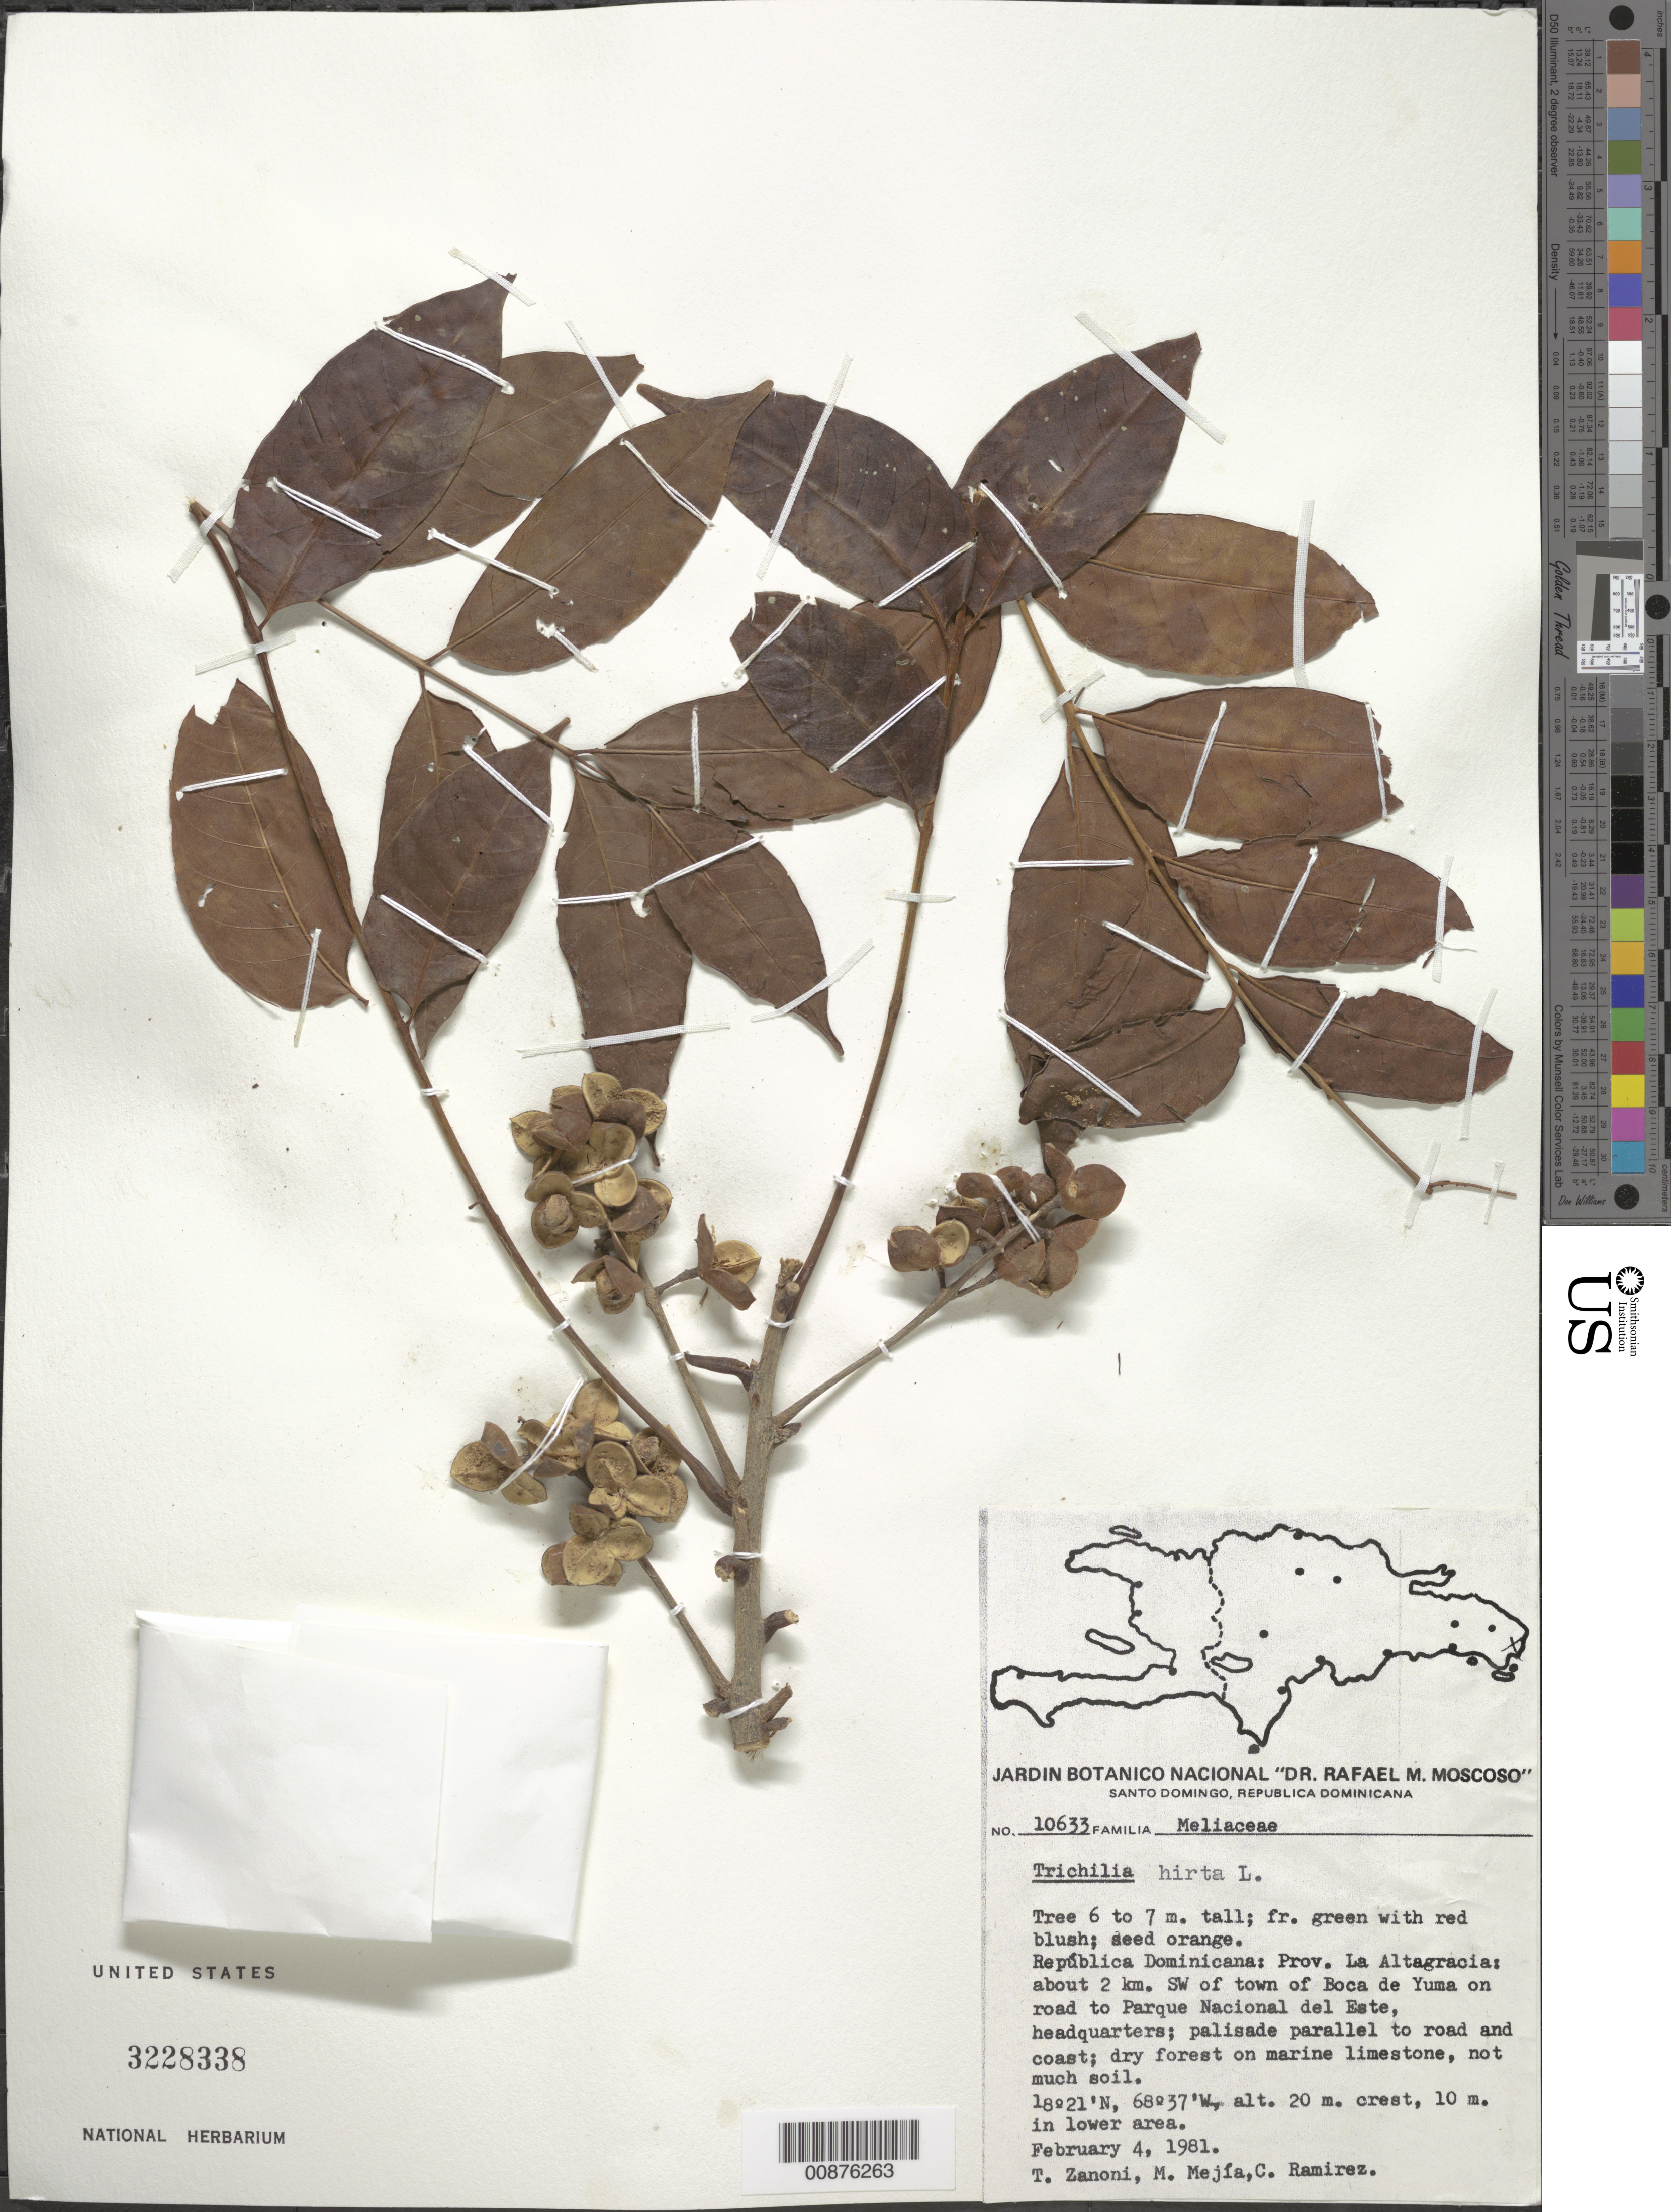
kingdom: Plantae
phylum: Tracheophyta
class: Magnoliopsida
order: Sapindales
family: Meliaceae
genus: Trichilia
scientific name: Trichilia hirta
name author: L.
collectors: T. A. Zanoni, M. Mejia & C. Ramirez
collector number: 10633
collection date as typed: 04 Feb 1981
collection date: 1981-02-04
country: Dominican Republic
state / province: La Altagracia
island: Hispaniola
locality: About 2 km. SW of town of Boca de Yuma on road to Parque Nacional del Este, headqwuarters; palisade parallel, to road and coast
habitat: Dry forest on marine limestone, not much soil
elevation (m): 10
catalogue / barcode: US 3228338